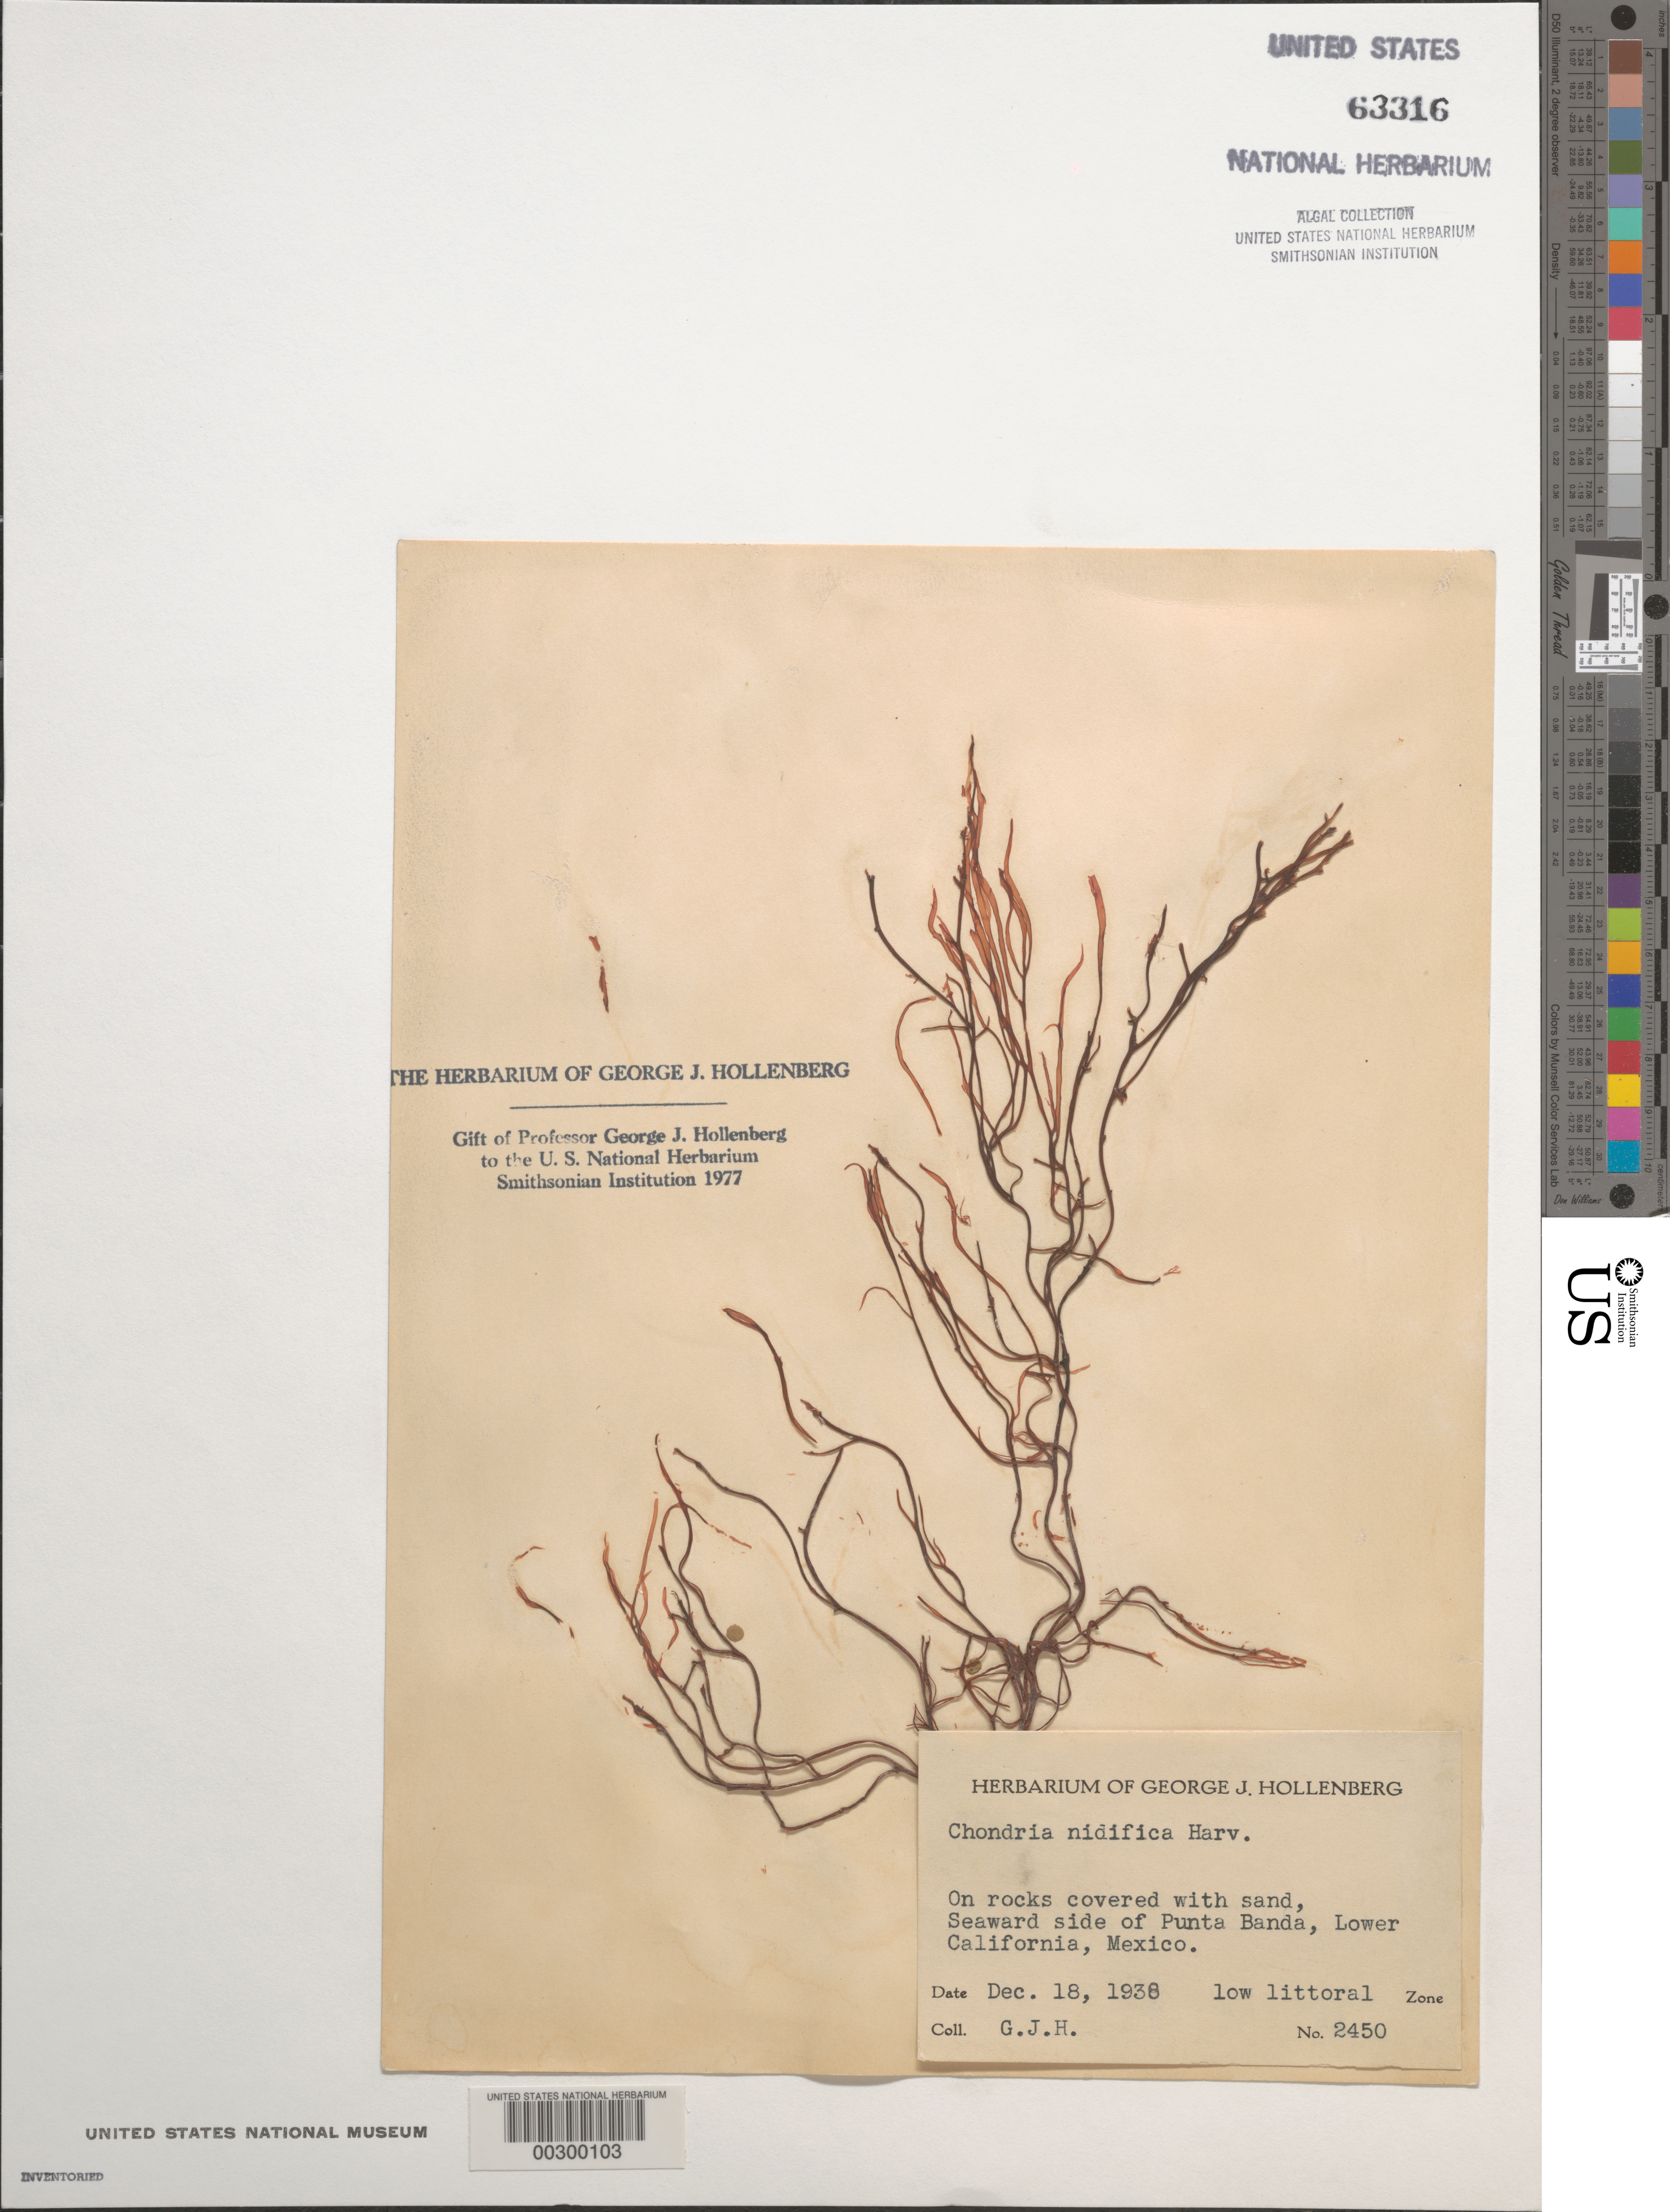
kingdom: Plantae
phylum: Rhodophyta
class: Florideophyceae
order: Ceramiales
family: Rhodomelaceae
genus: Neochondria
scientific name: Neochondria nidifica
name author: (Harvey) Sutti et al.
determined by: Algae name updating Project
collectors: G. Hollenberg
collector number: GJH 2450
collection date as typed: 18 Dec 1938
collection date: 1938-12-18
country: Mexico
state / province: Baja California Norte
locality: Seaward side of Punta Banda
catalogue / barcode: US 63316